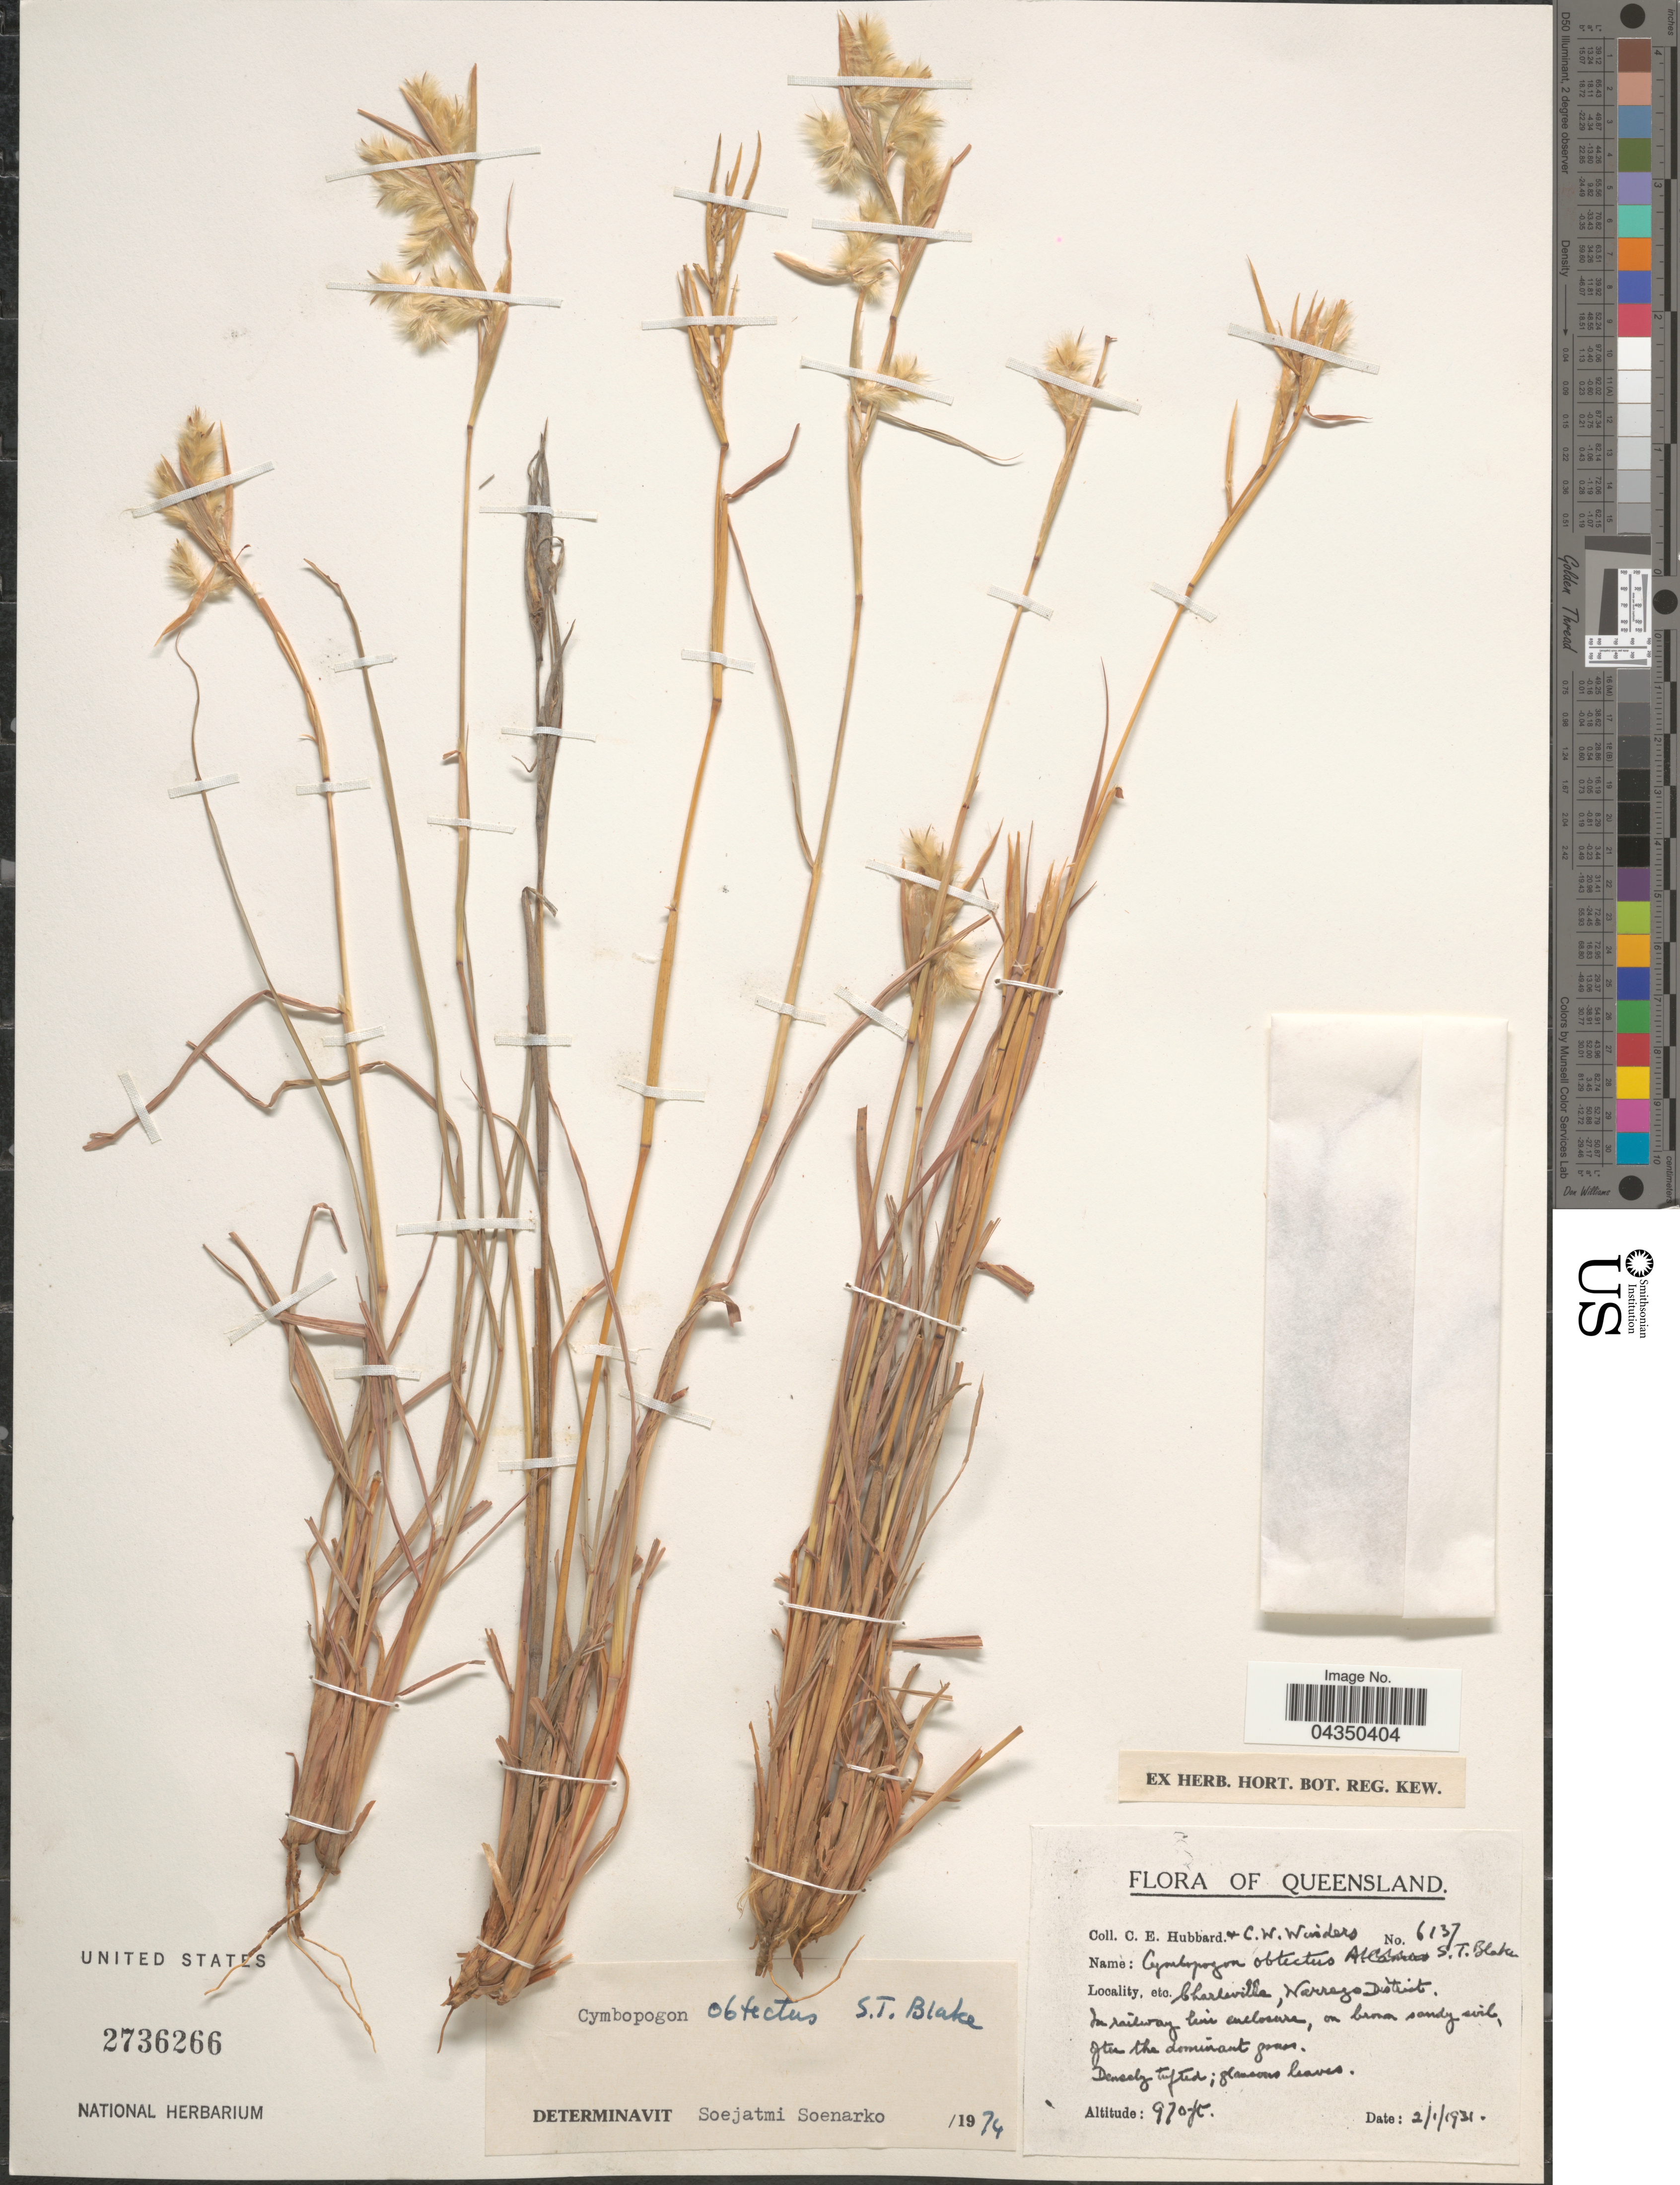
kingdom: Plantae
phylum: Tracheophyta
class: Liliopsida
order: Poales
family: Poaceae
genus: Cymbopogon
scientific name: Cymbopogon obtectus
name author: S.T. Blake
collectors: C. E. Hubbard & C. Winders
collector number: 6137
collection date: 1931-01-02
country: Australia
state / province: Queensland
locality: Charlesville, Warrego District.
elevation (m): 296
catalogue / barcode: US 2736266